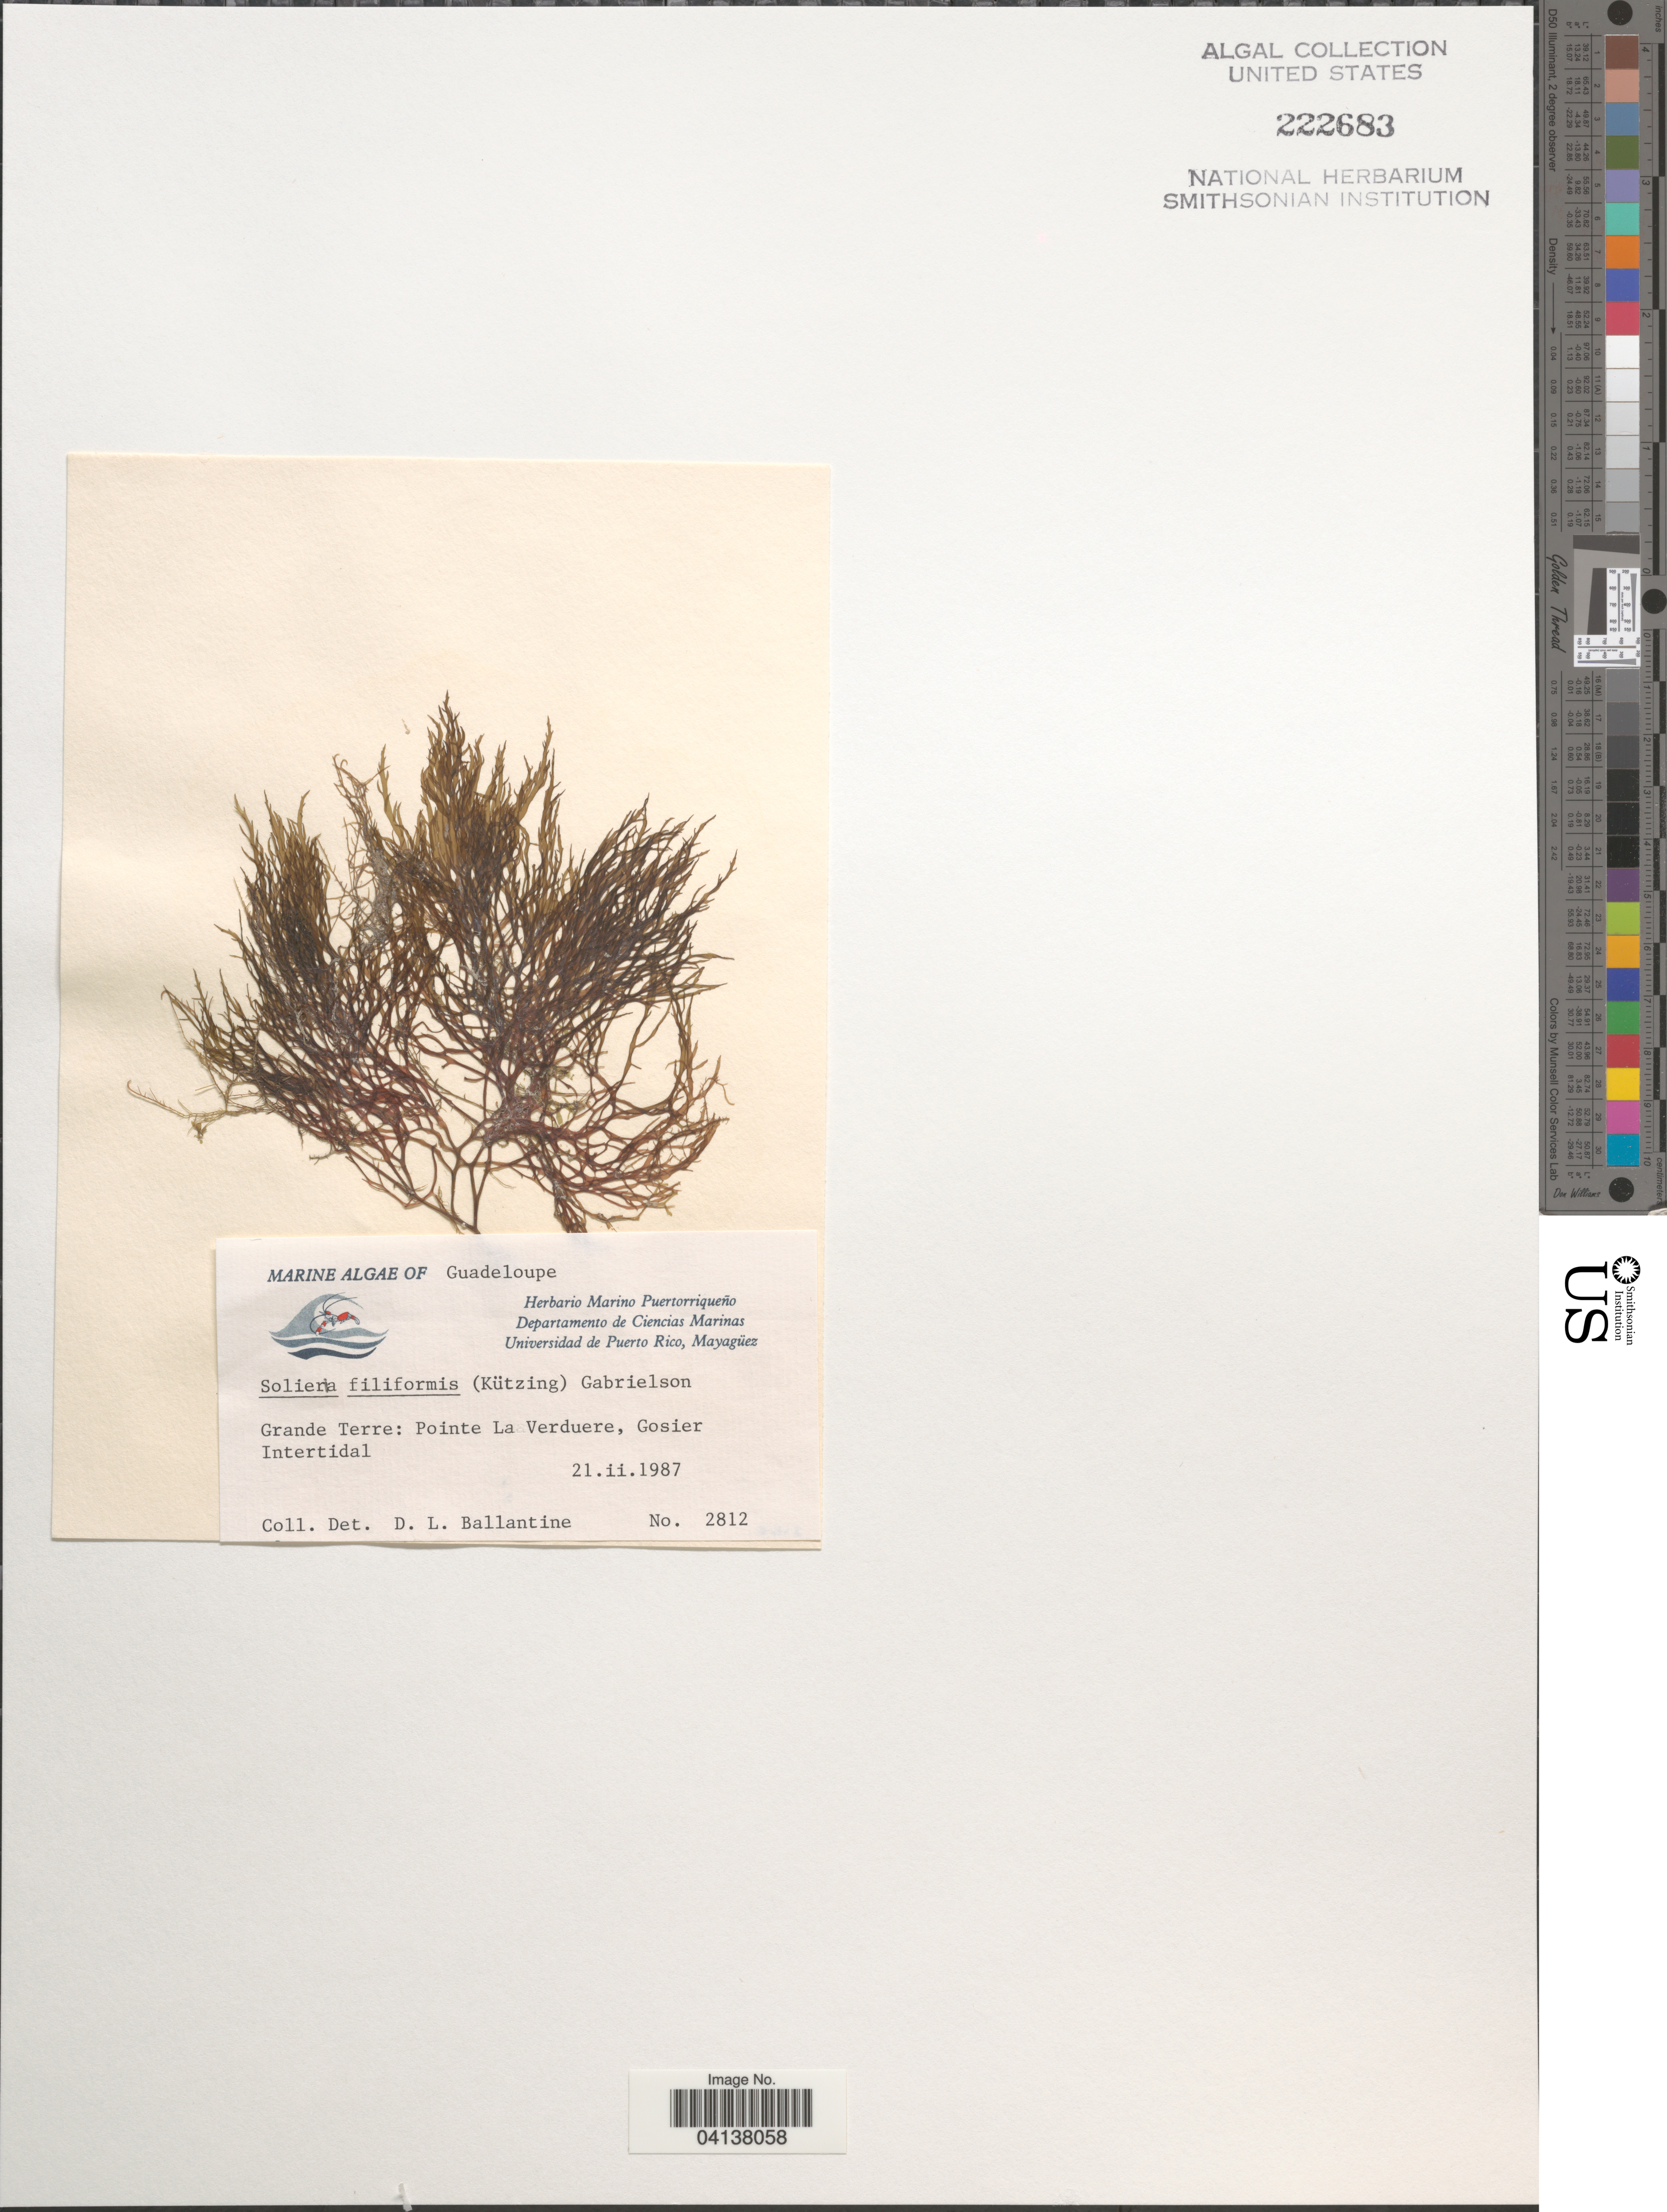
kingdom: Plantae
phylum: Rhodophyta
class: Florideophyceae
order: Gigartinales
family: Solieriaceae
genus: Solieria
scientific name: Solieria filiformis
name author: (Kütz.) P.W. Gabrielson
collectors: D.L. Ballantine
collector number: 2812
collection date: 1987-02-21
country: Guadeloupe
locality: Grande Terre: Pointe La Verduere, Gosier.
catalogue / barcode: US 222683